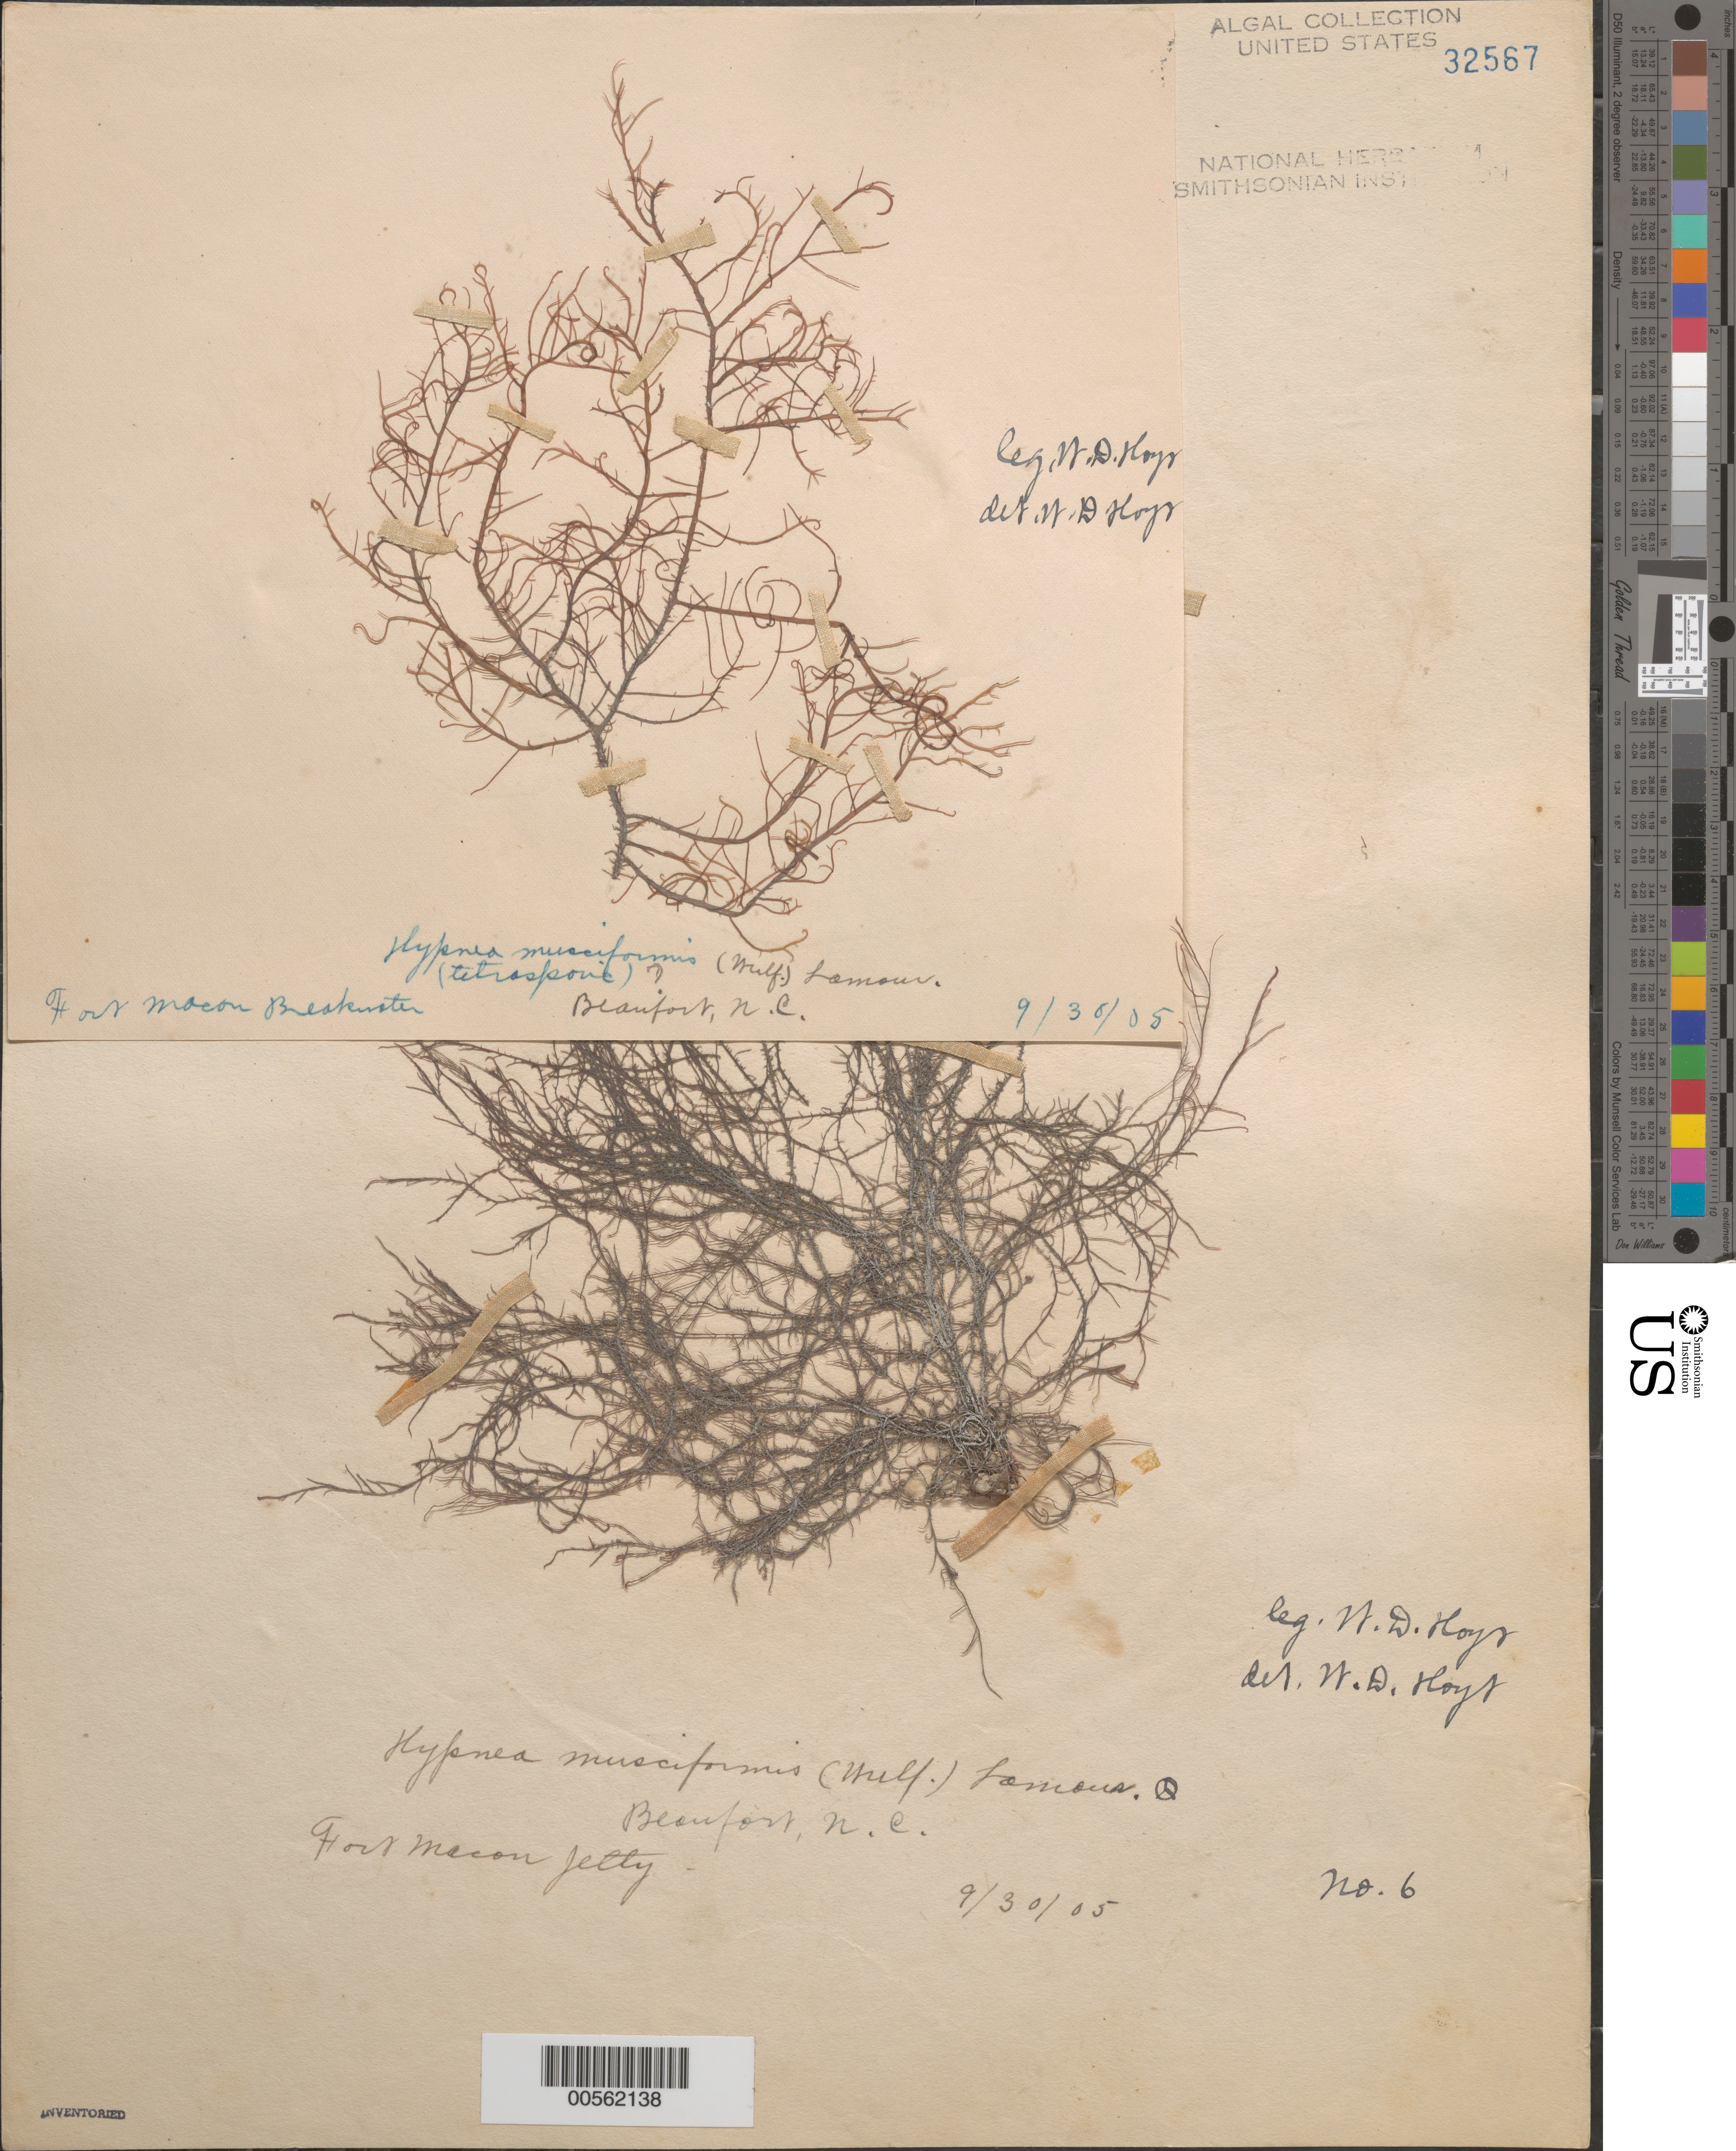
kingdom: Plantae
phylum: Rhodophyta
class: Florideophyceae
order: Gigartinales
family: Cystocloniaceae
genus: Hypnea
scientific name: Hypnea musciformis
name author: (Wulfen) J.V.Lamouroux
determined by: Hoyt, W. D.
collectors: W. D. Hoyt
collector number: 6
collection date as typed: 30 Sep 1905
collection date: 1905-09-30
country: United States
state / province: North Carolina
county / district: Carteret County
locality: Beaufort, Fort Macon jetty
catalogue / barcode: US 32567